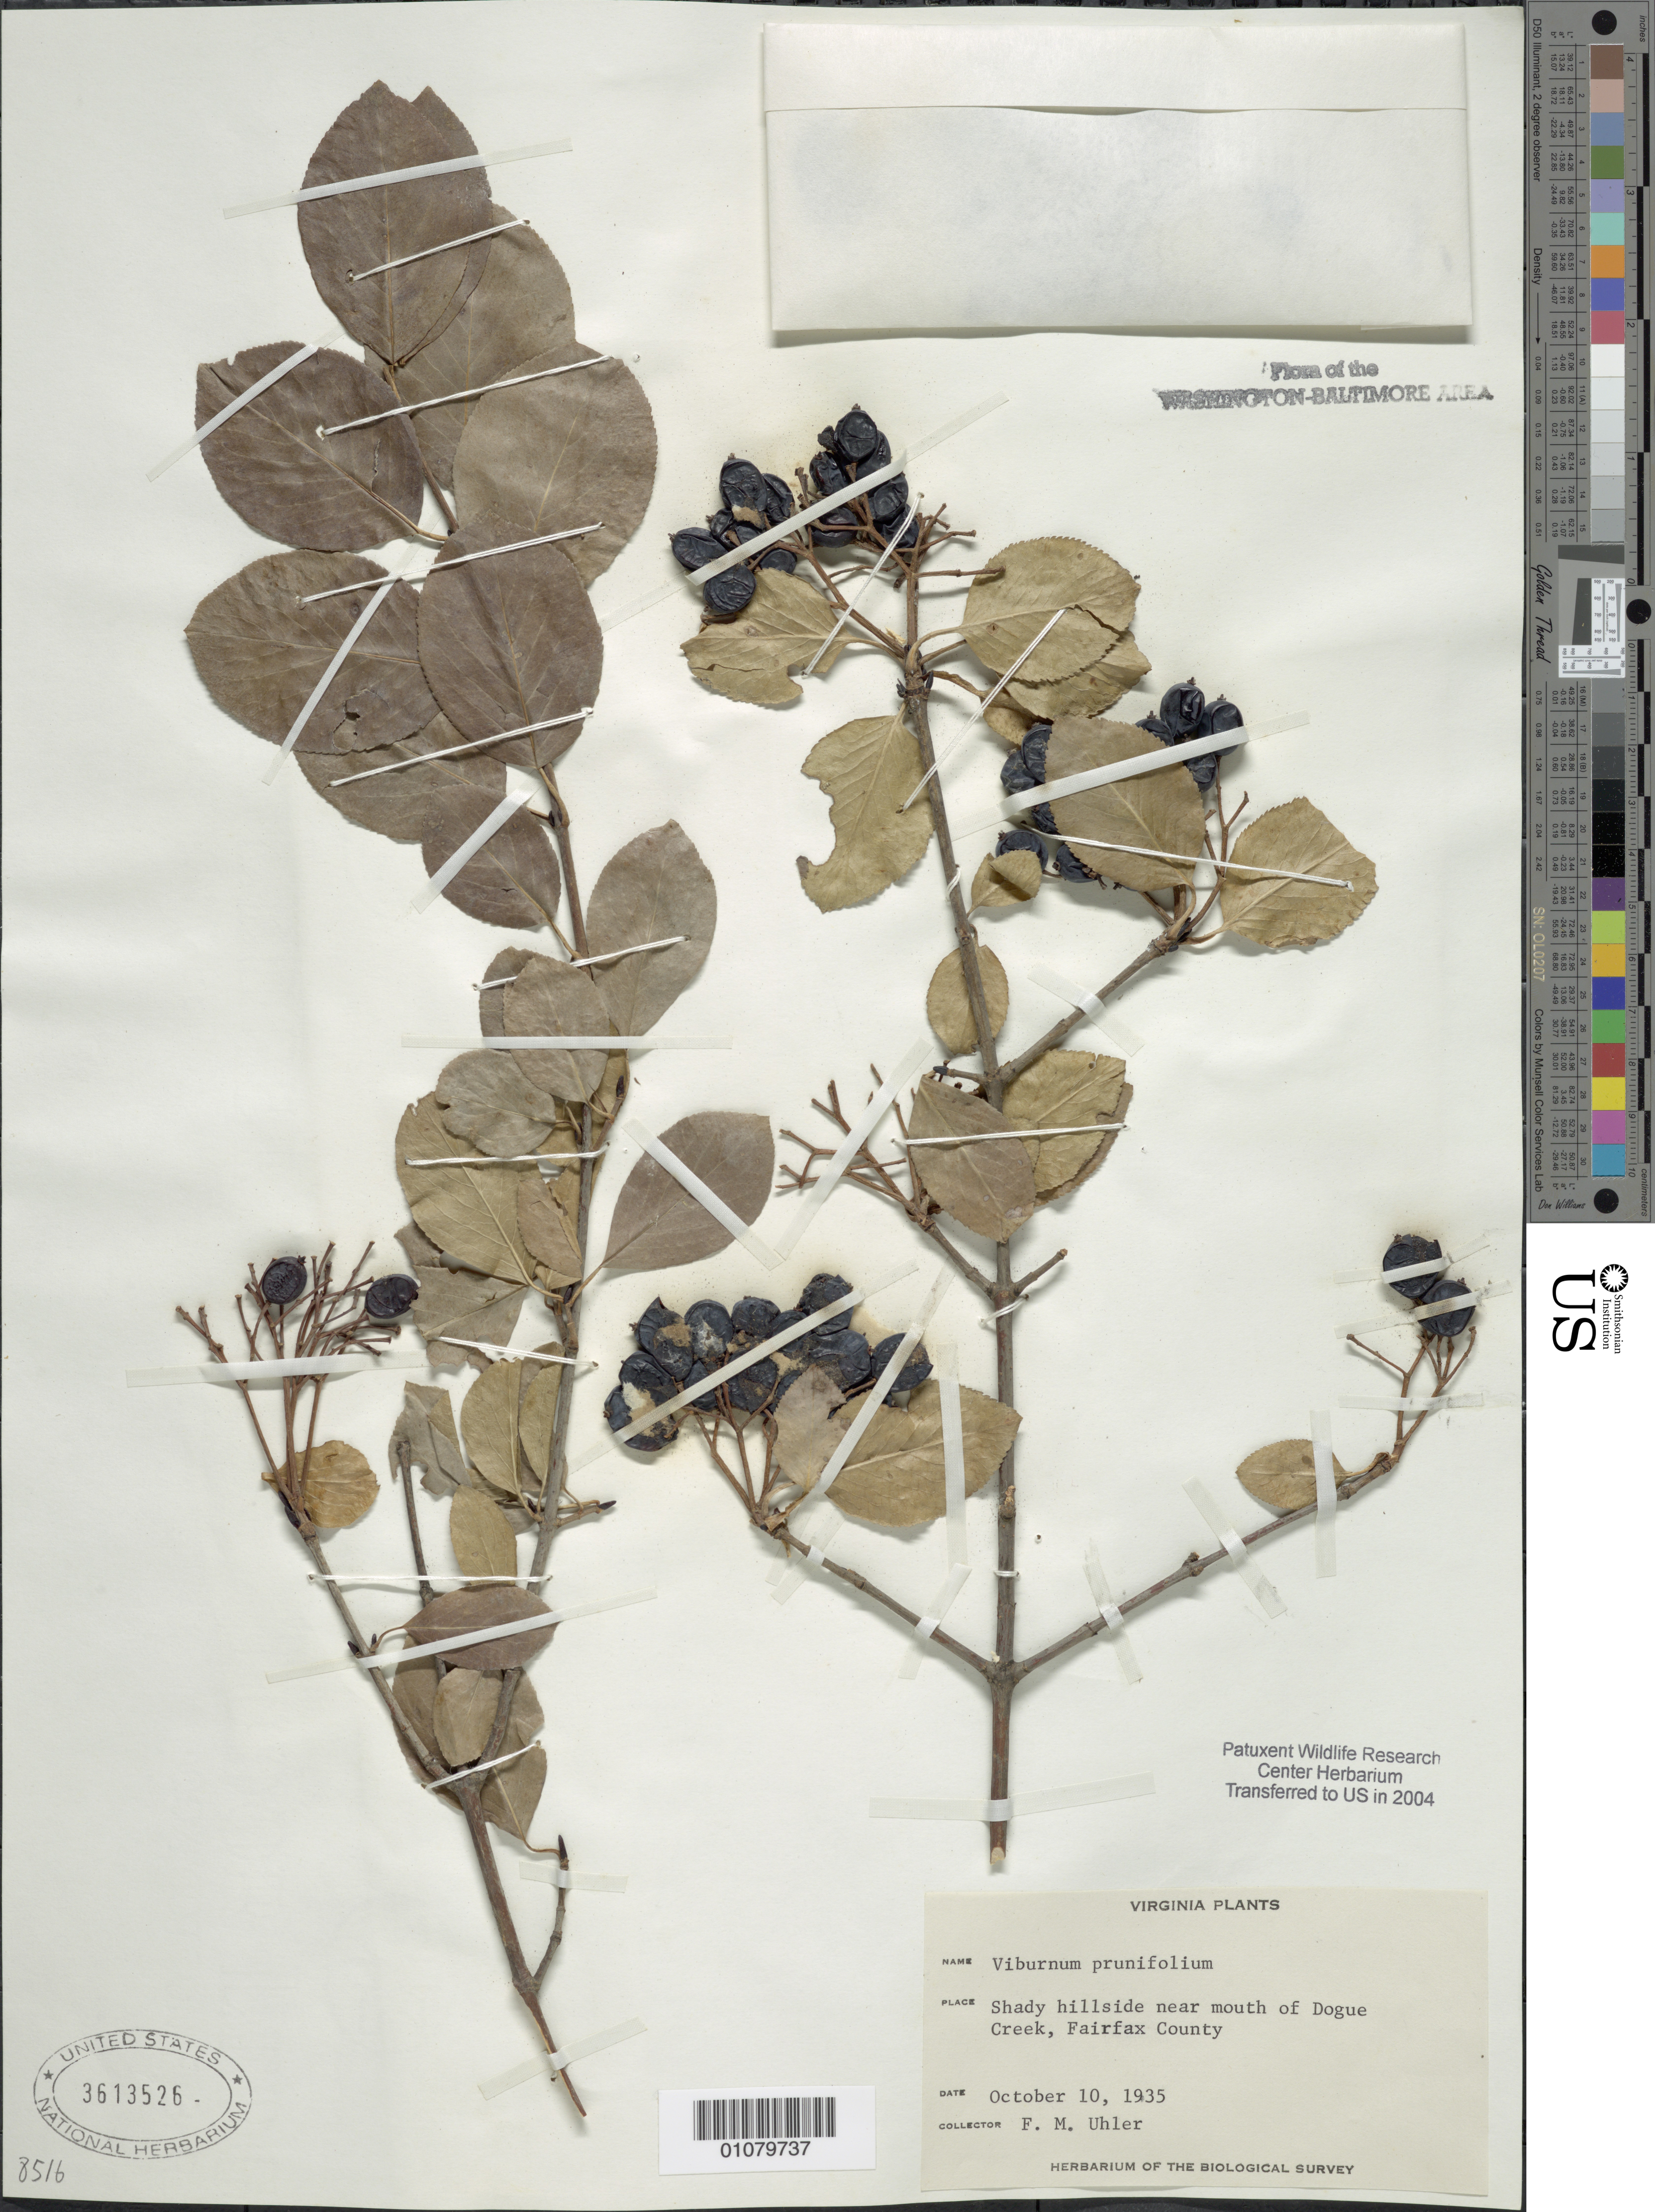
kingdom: Plantae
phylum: Tracheophyta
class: Magnoliopsida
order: Dipsacales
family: Viburnaceae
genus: Viburnum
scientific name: Viburnum prunifolium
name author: L.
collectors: F. M. Uhler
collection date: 1935-10-10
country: United States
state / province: Virginia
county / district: Fairfax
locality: Near mouth of Dogue Creek.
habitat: Shady hillside.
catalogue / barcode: US 3613526